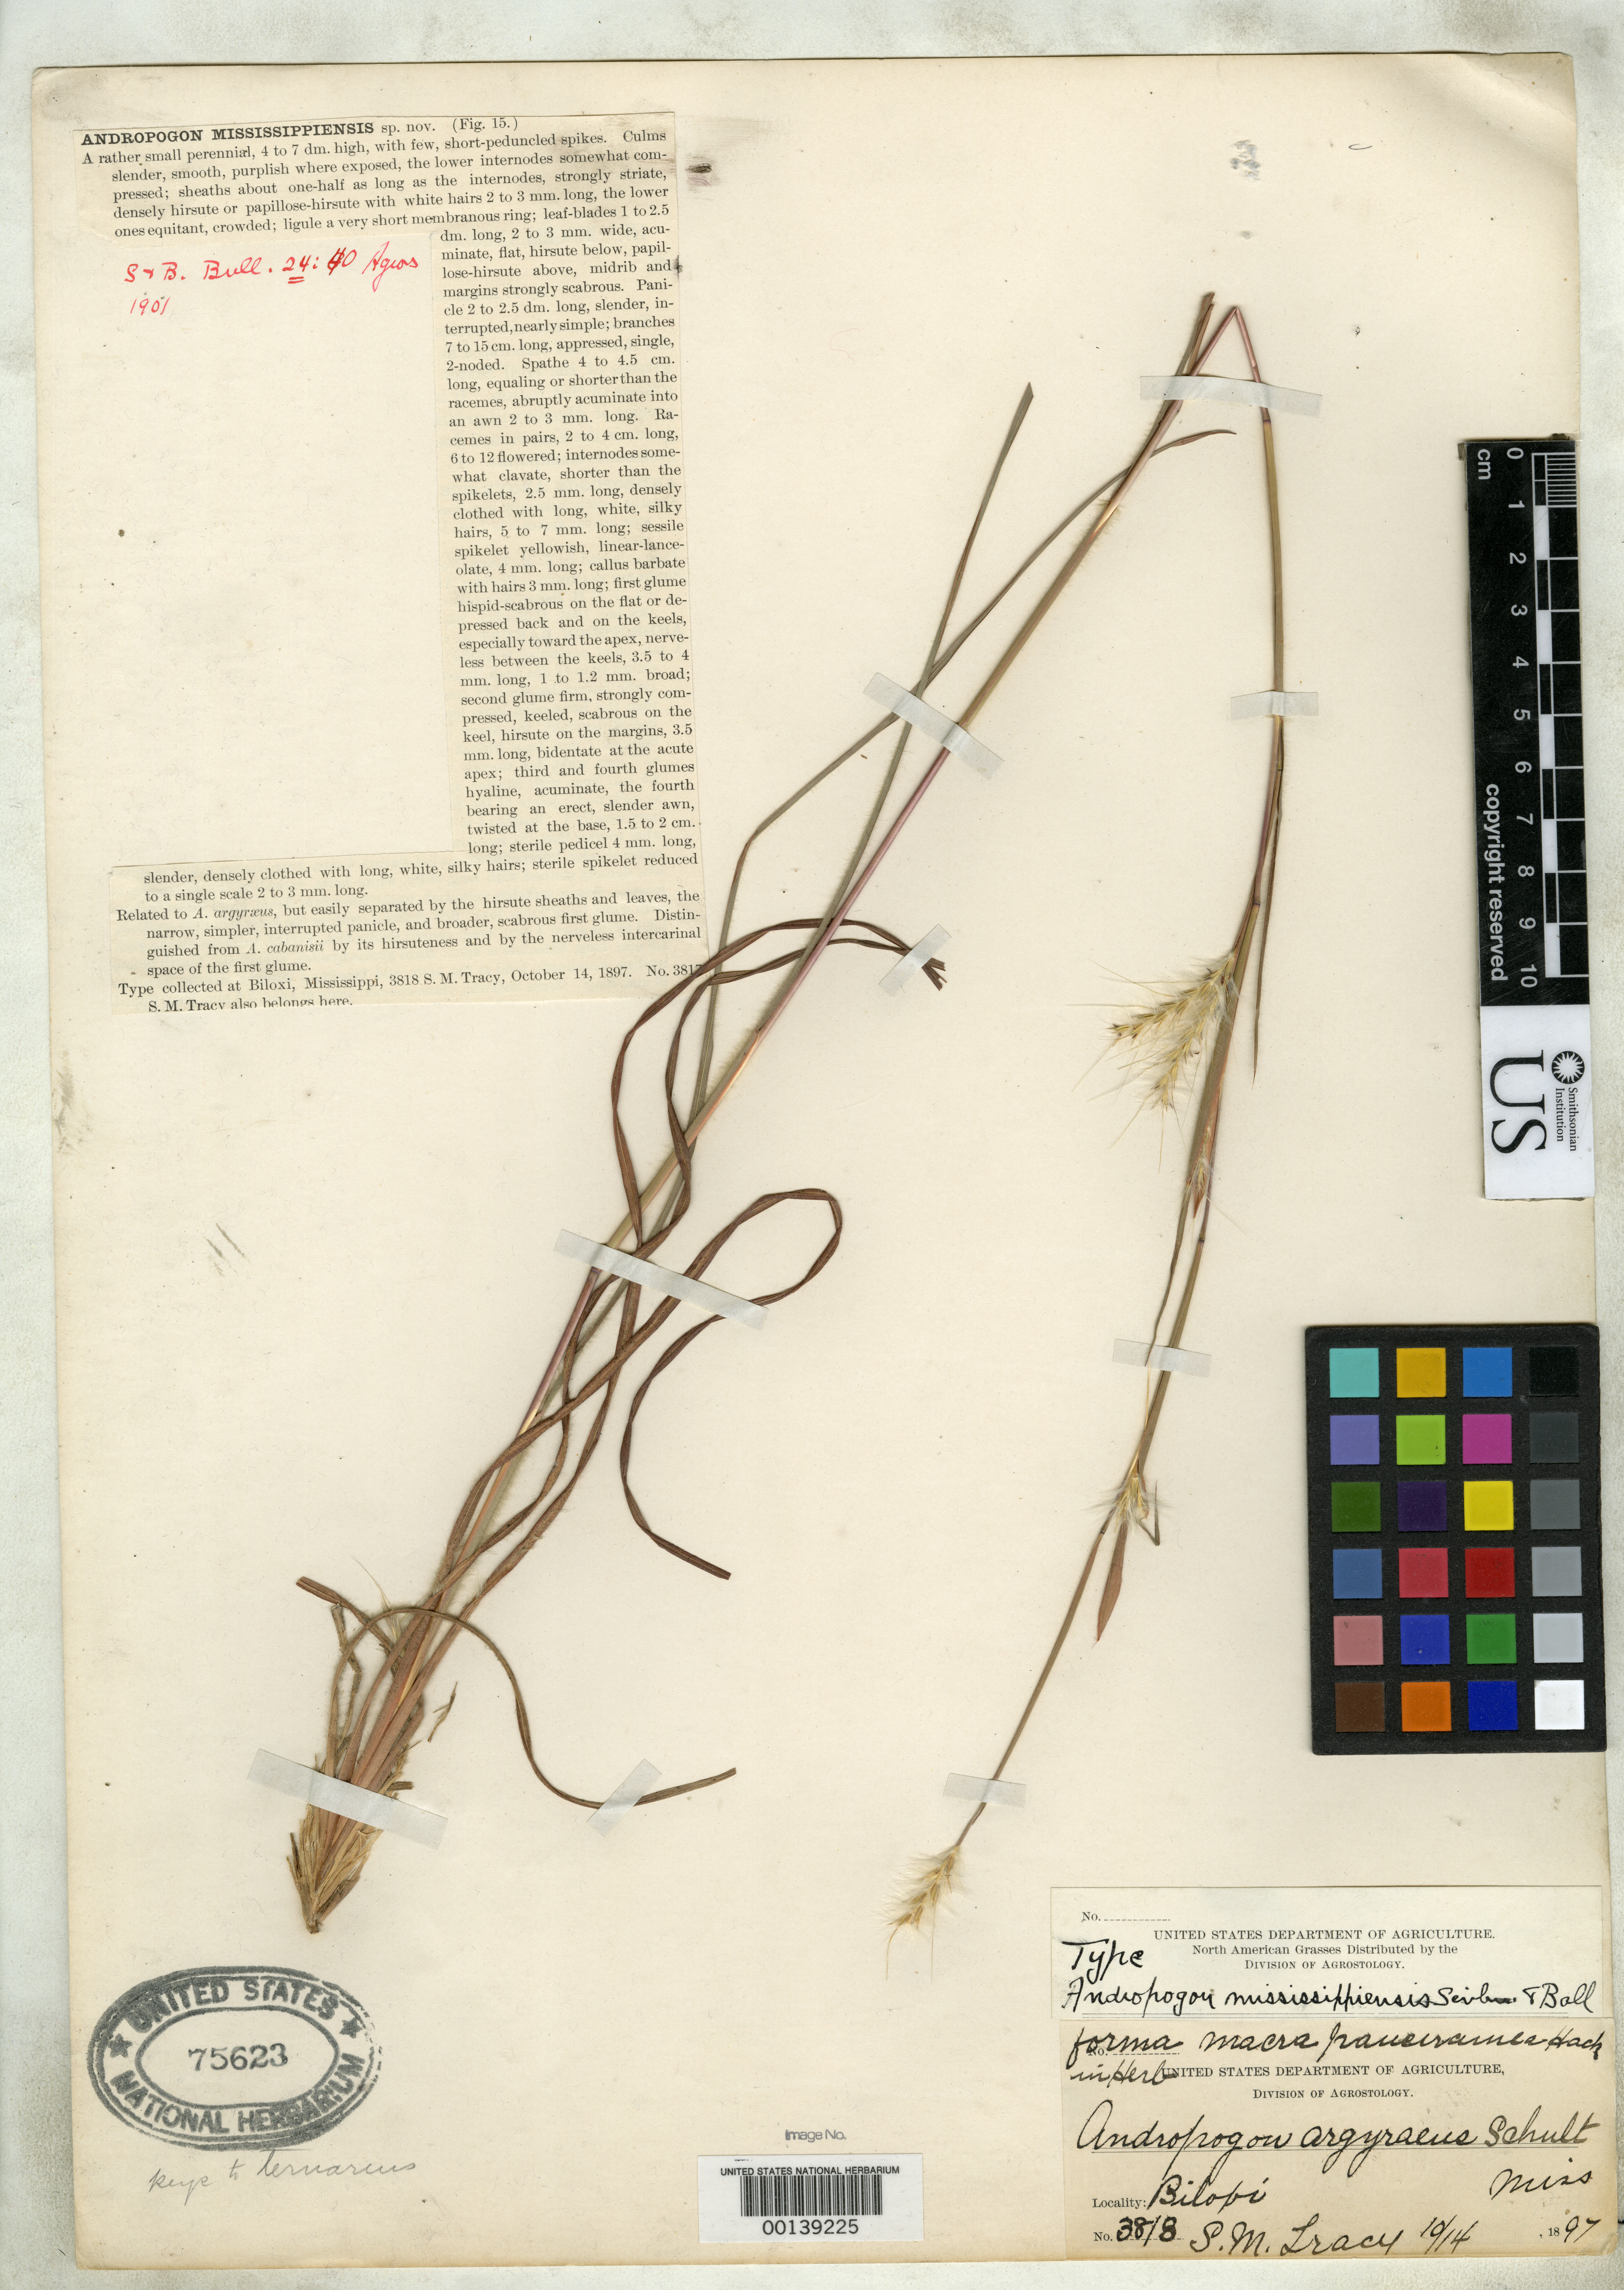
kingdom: Plantae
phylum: Tracheophyta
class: Liliopsida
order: Poales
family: Poaceae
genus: Andropogon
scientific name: Andropogon mississippiensis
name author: Scribn. & C.R. Ball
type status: Holotype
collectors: S. M. Tracy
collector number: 3818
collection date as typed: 14 Oct 1897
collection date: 1897-10-14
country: United States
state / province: Mississippi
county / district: Harrison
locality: Biloxi.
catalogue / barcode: US 75623